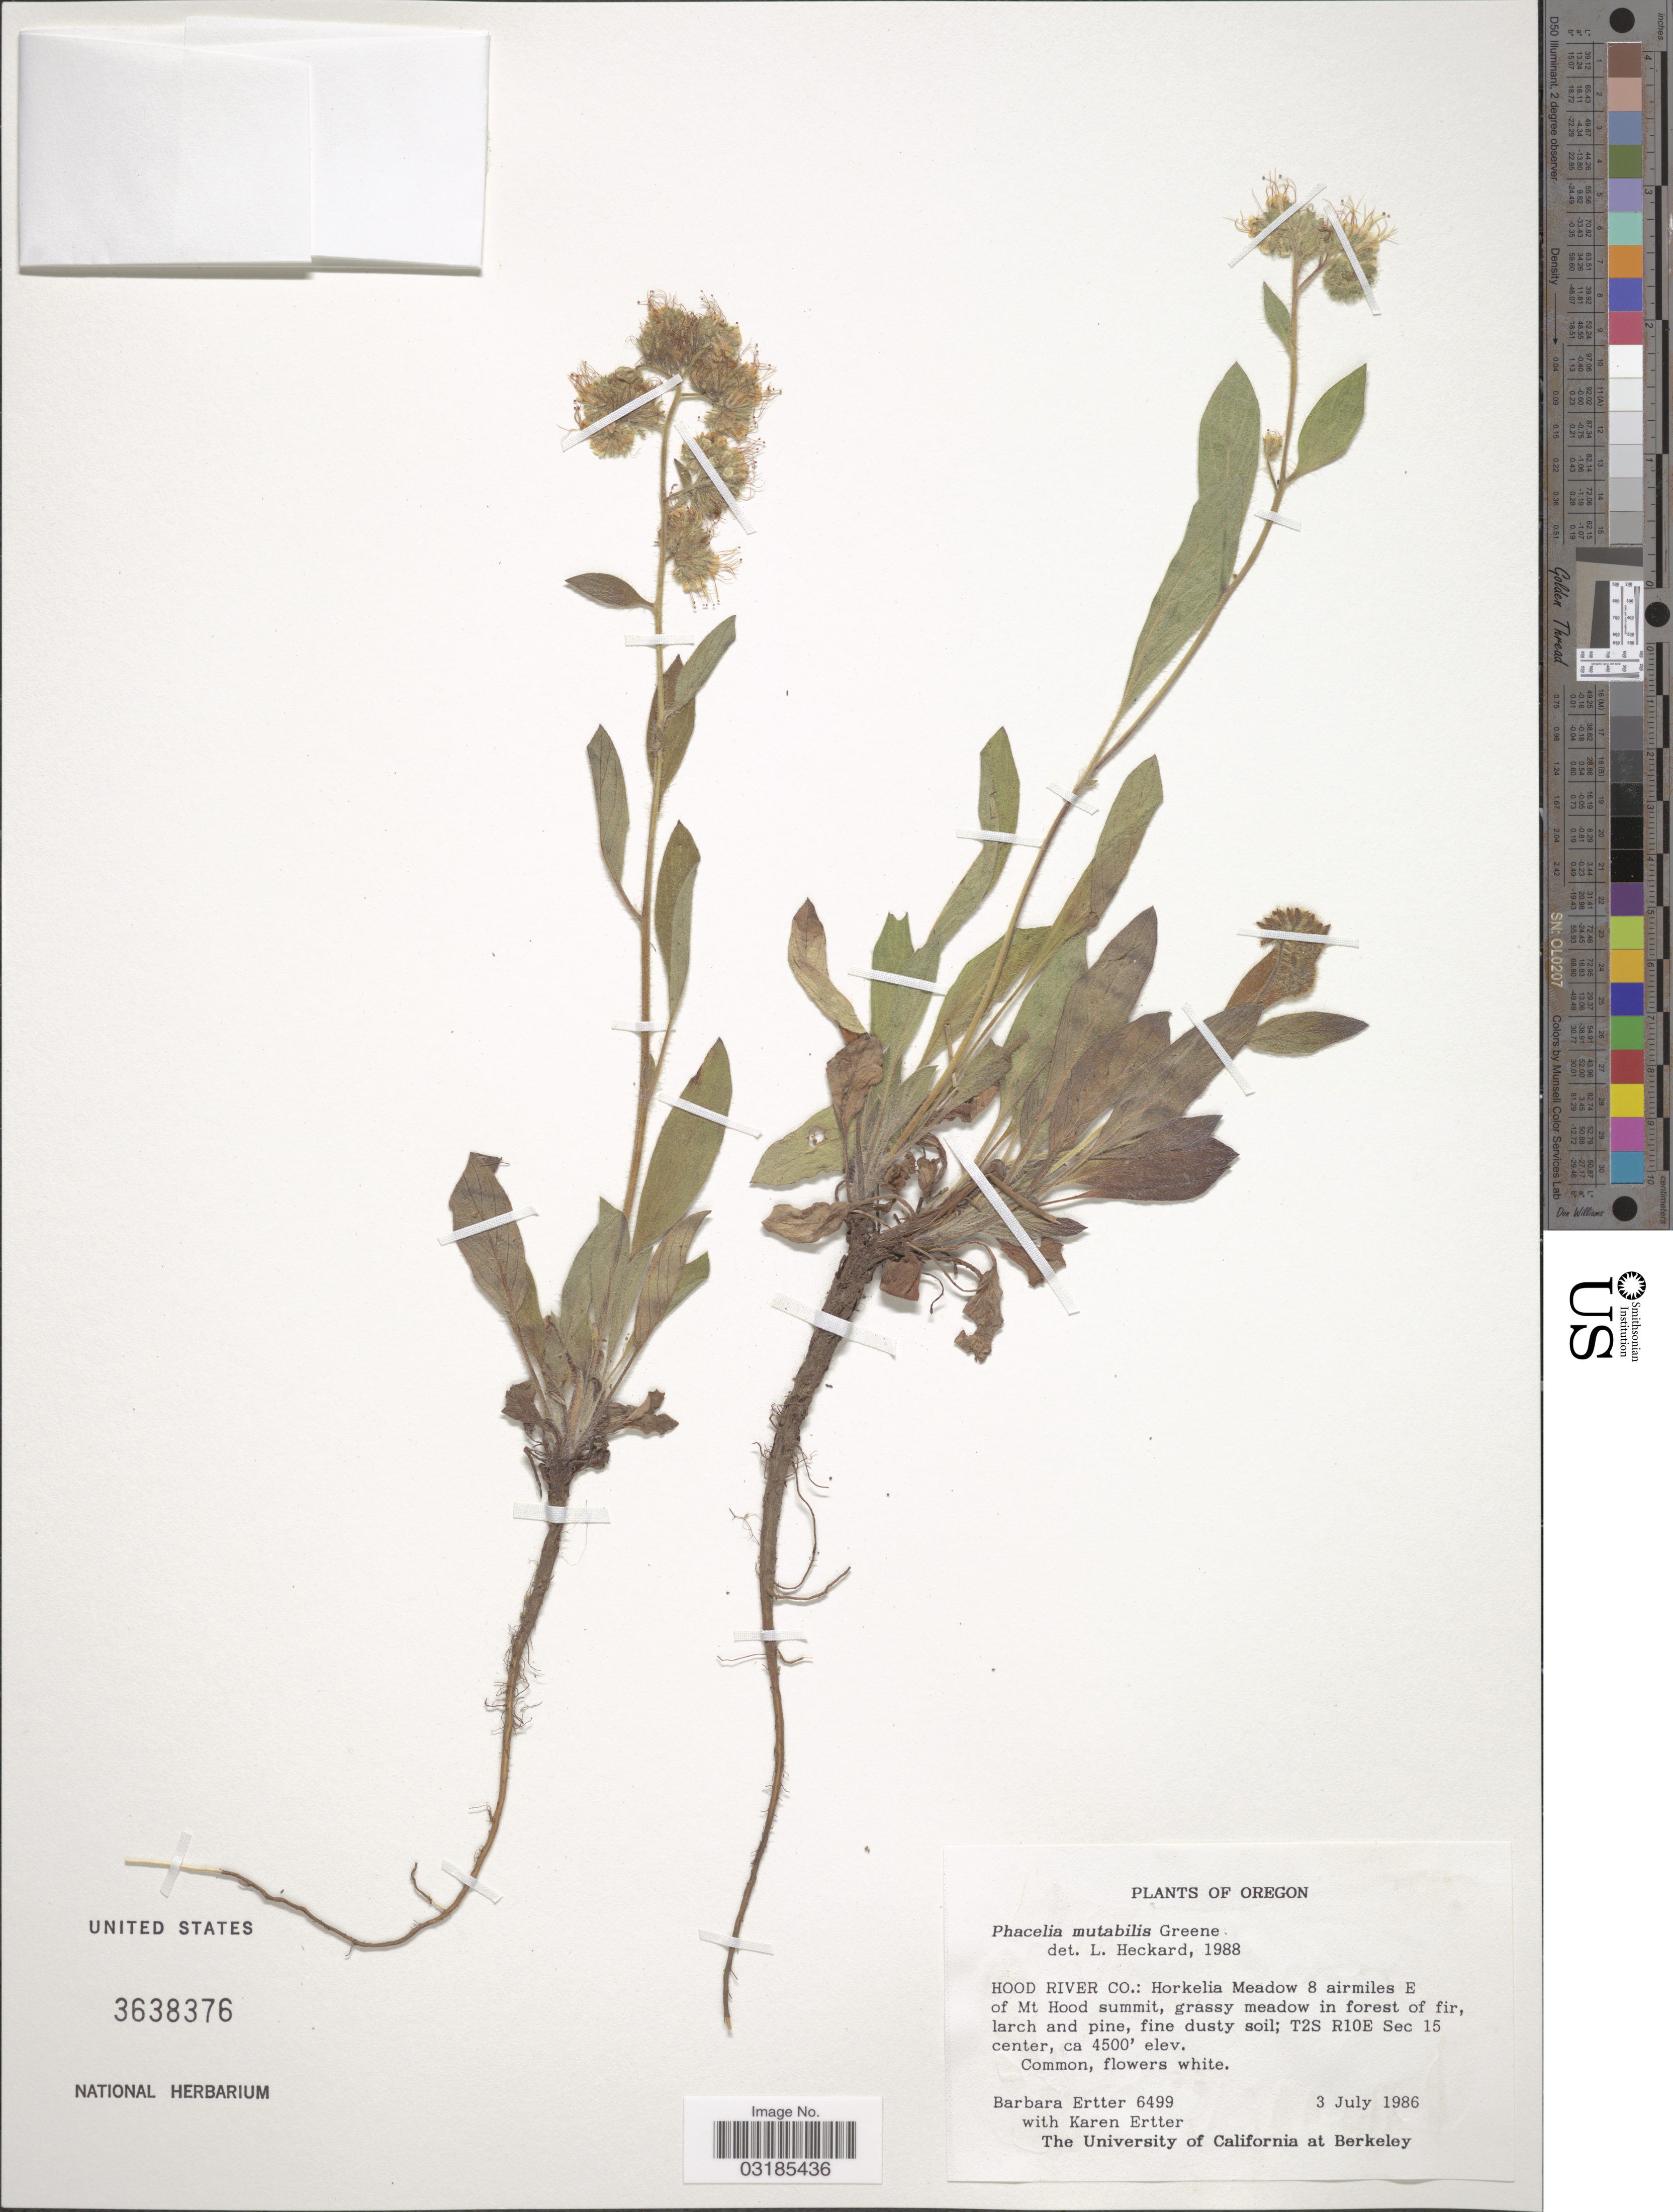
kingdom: Plantae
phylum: Tracheophyta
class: Magnoliopsida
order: Boraginales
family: Hydrophyllaceae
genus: Phacelia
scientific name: Phacelia mutabilis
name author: Greene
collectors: B. Ertter & K. Ertter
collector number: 6499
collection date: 1986-07-03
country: United States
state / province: Oregon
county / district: Hood River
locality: Hood River Co.: Horkelia Meadow 8 airmiles E of Mt Hood summit. T2S R10E Sec 15 center.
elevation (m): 1372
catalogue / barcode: US 3638376